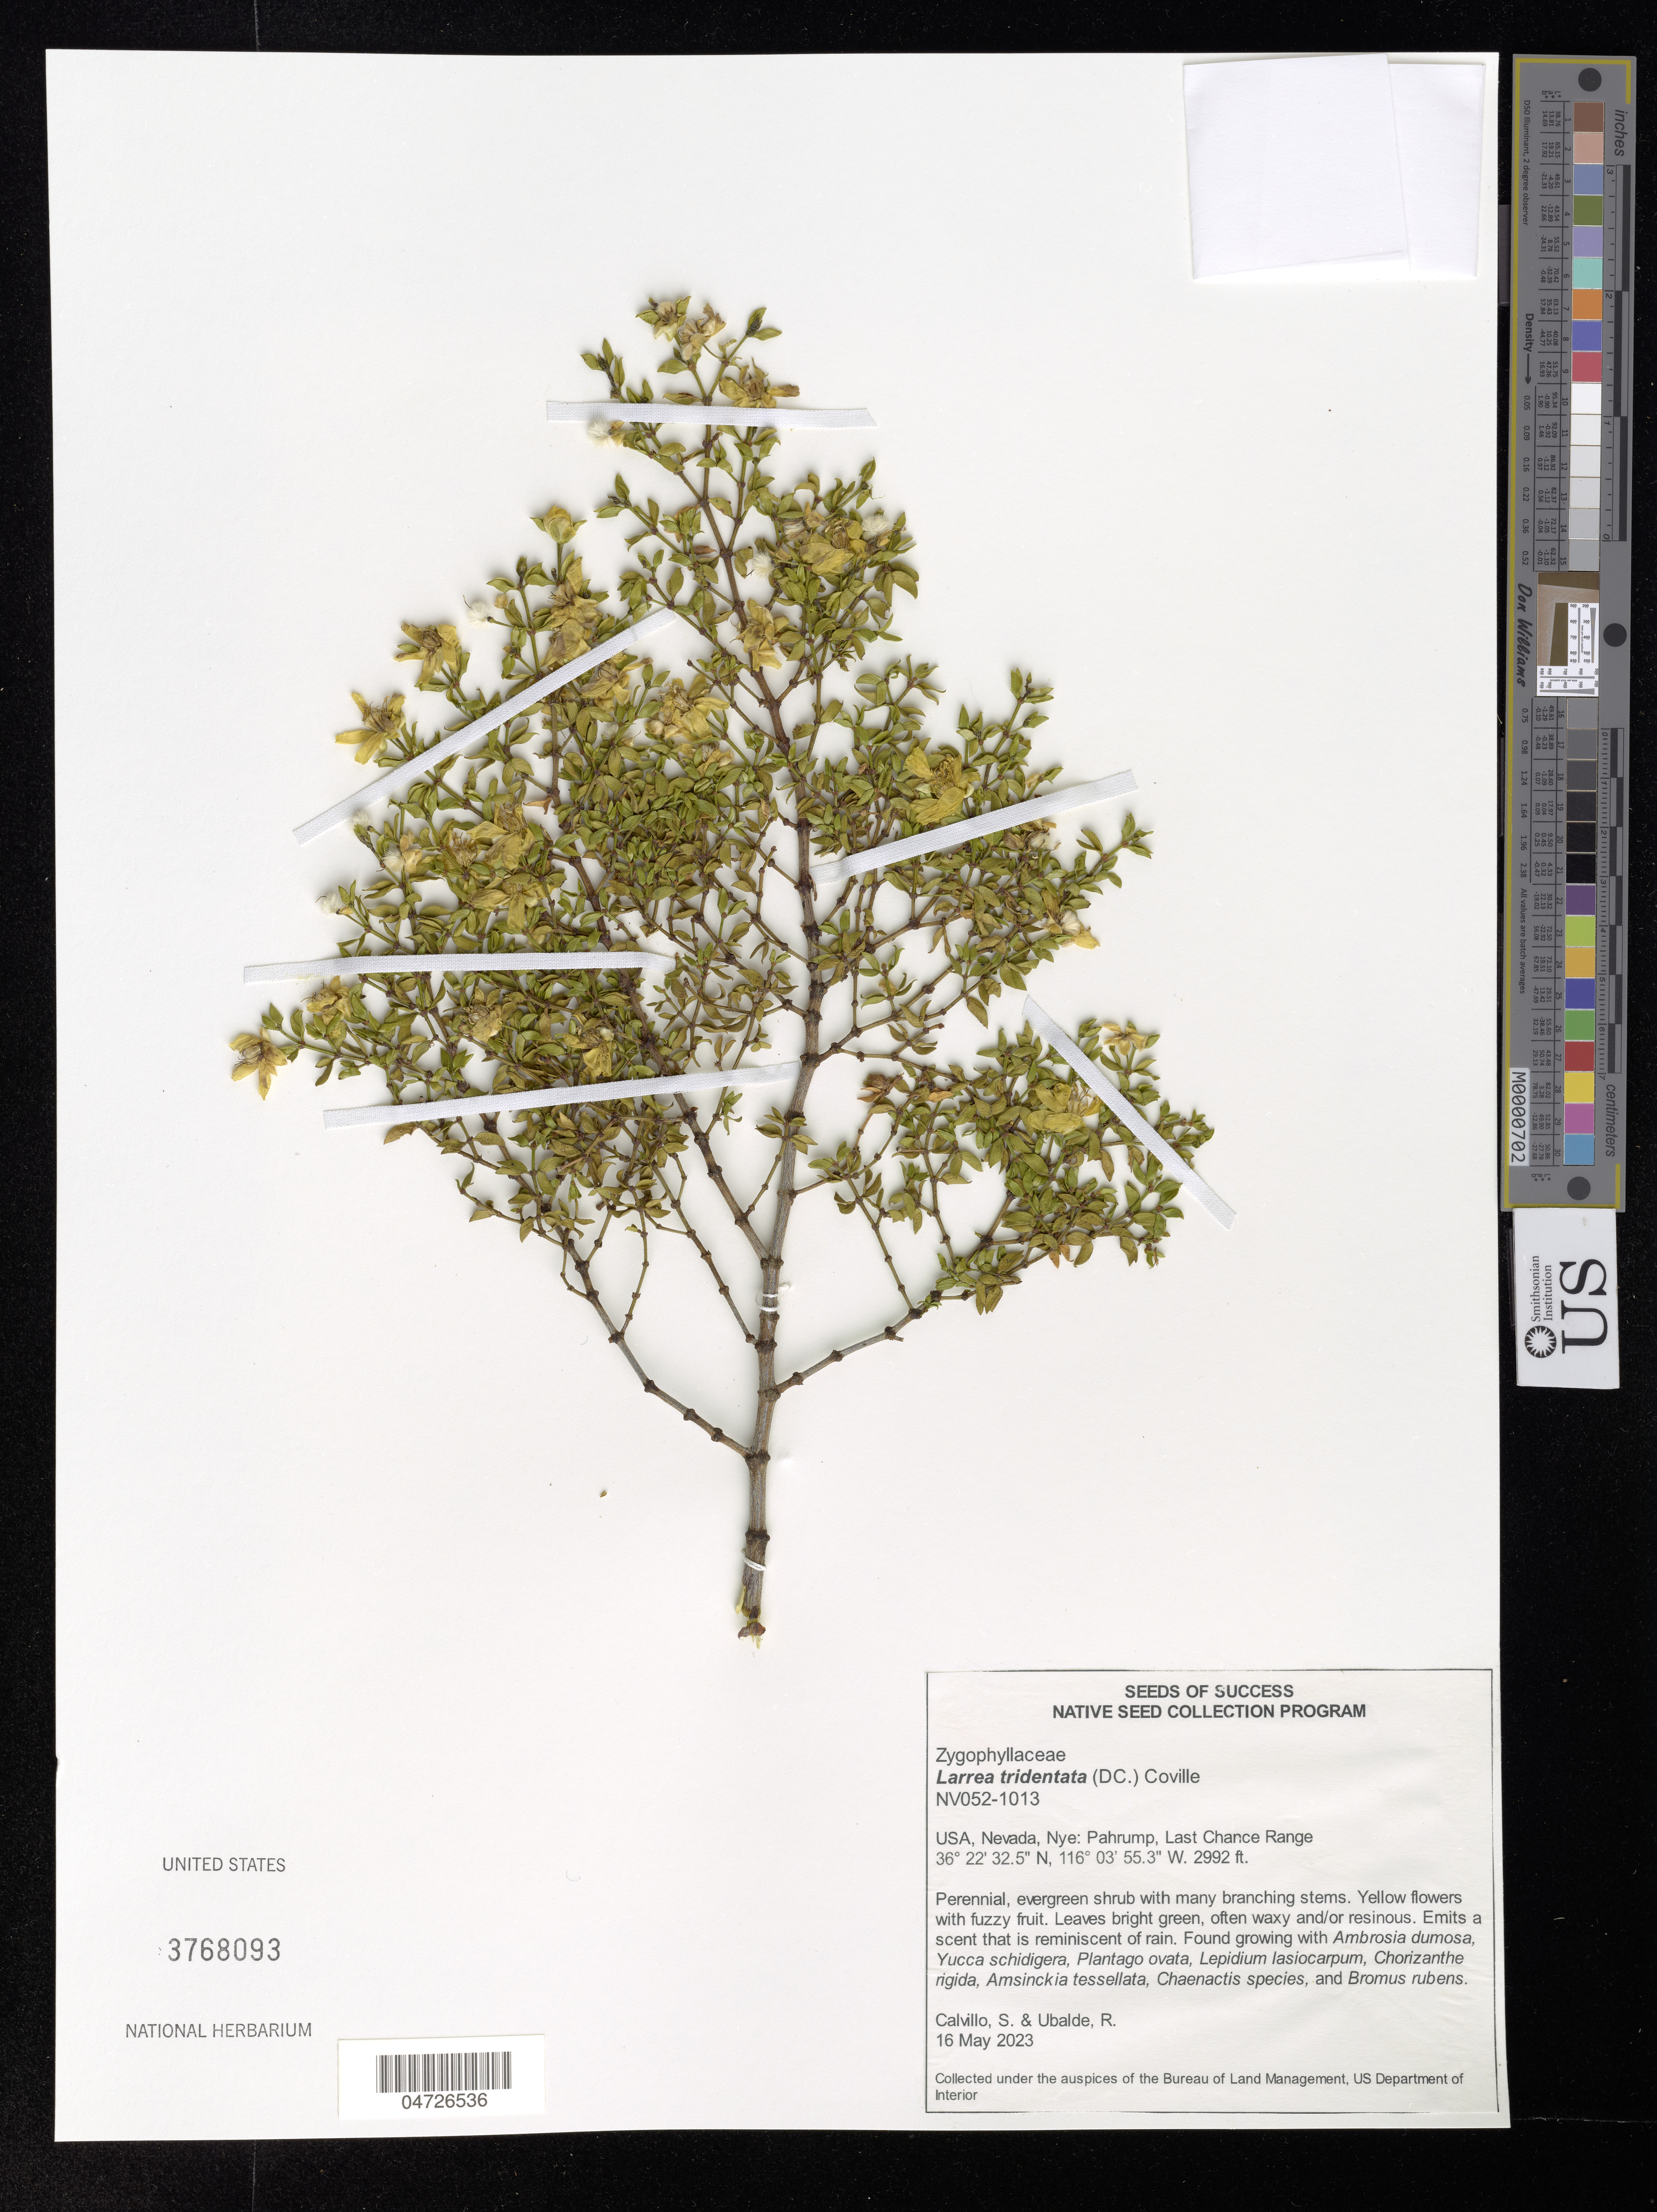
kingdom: Plantae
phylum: Tracheophyta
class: Magnoliopsida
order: Zygophyllales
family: Zygophyllaceae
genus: Larrea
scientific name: Larrea tridentata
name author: (Sessé & Moc. ex DC.) Coville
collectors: S. Calvillo & R. Ubalde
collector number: NV052-1013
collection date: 2023-05-16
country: United States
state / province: Nevada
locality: Nye: Pahrump, Last Chance Range.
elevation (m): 912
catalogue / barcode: US 3768093